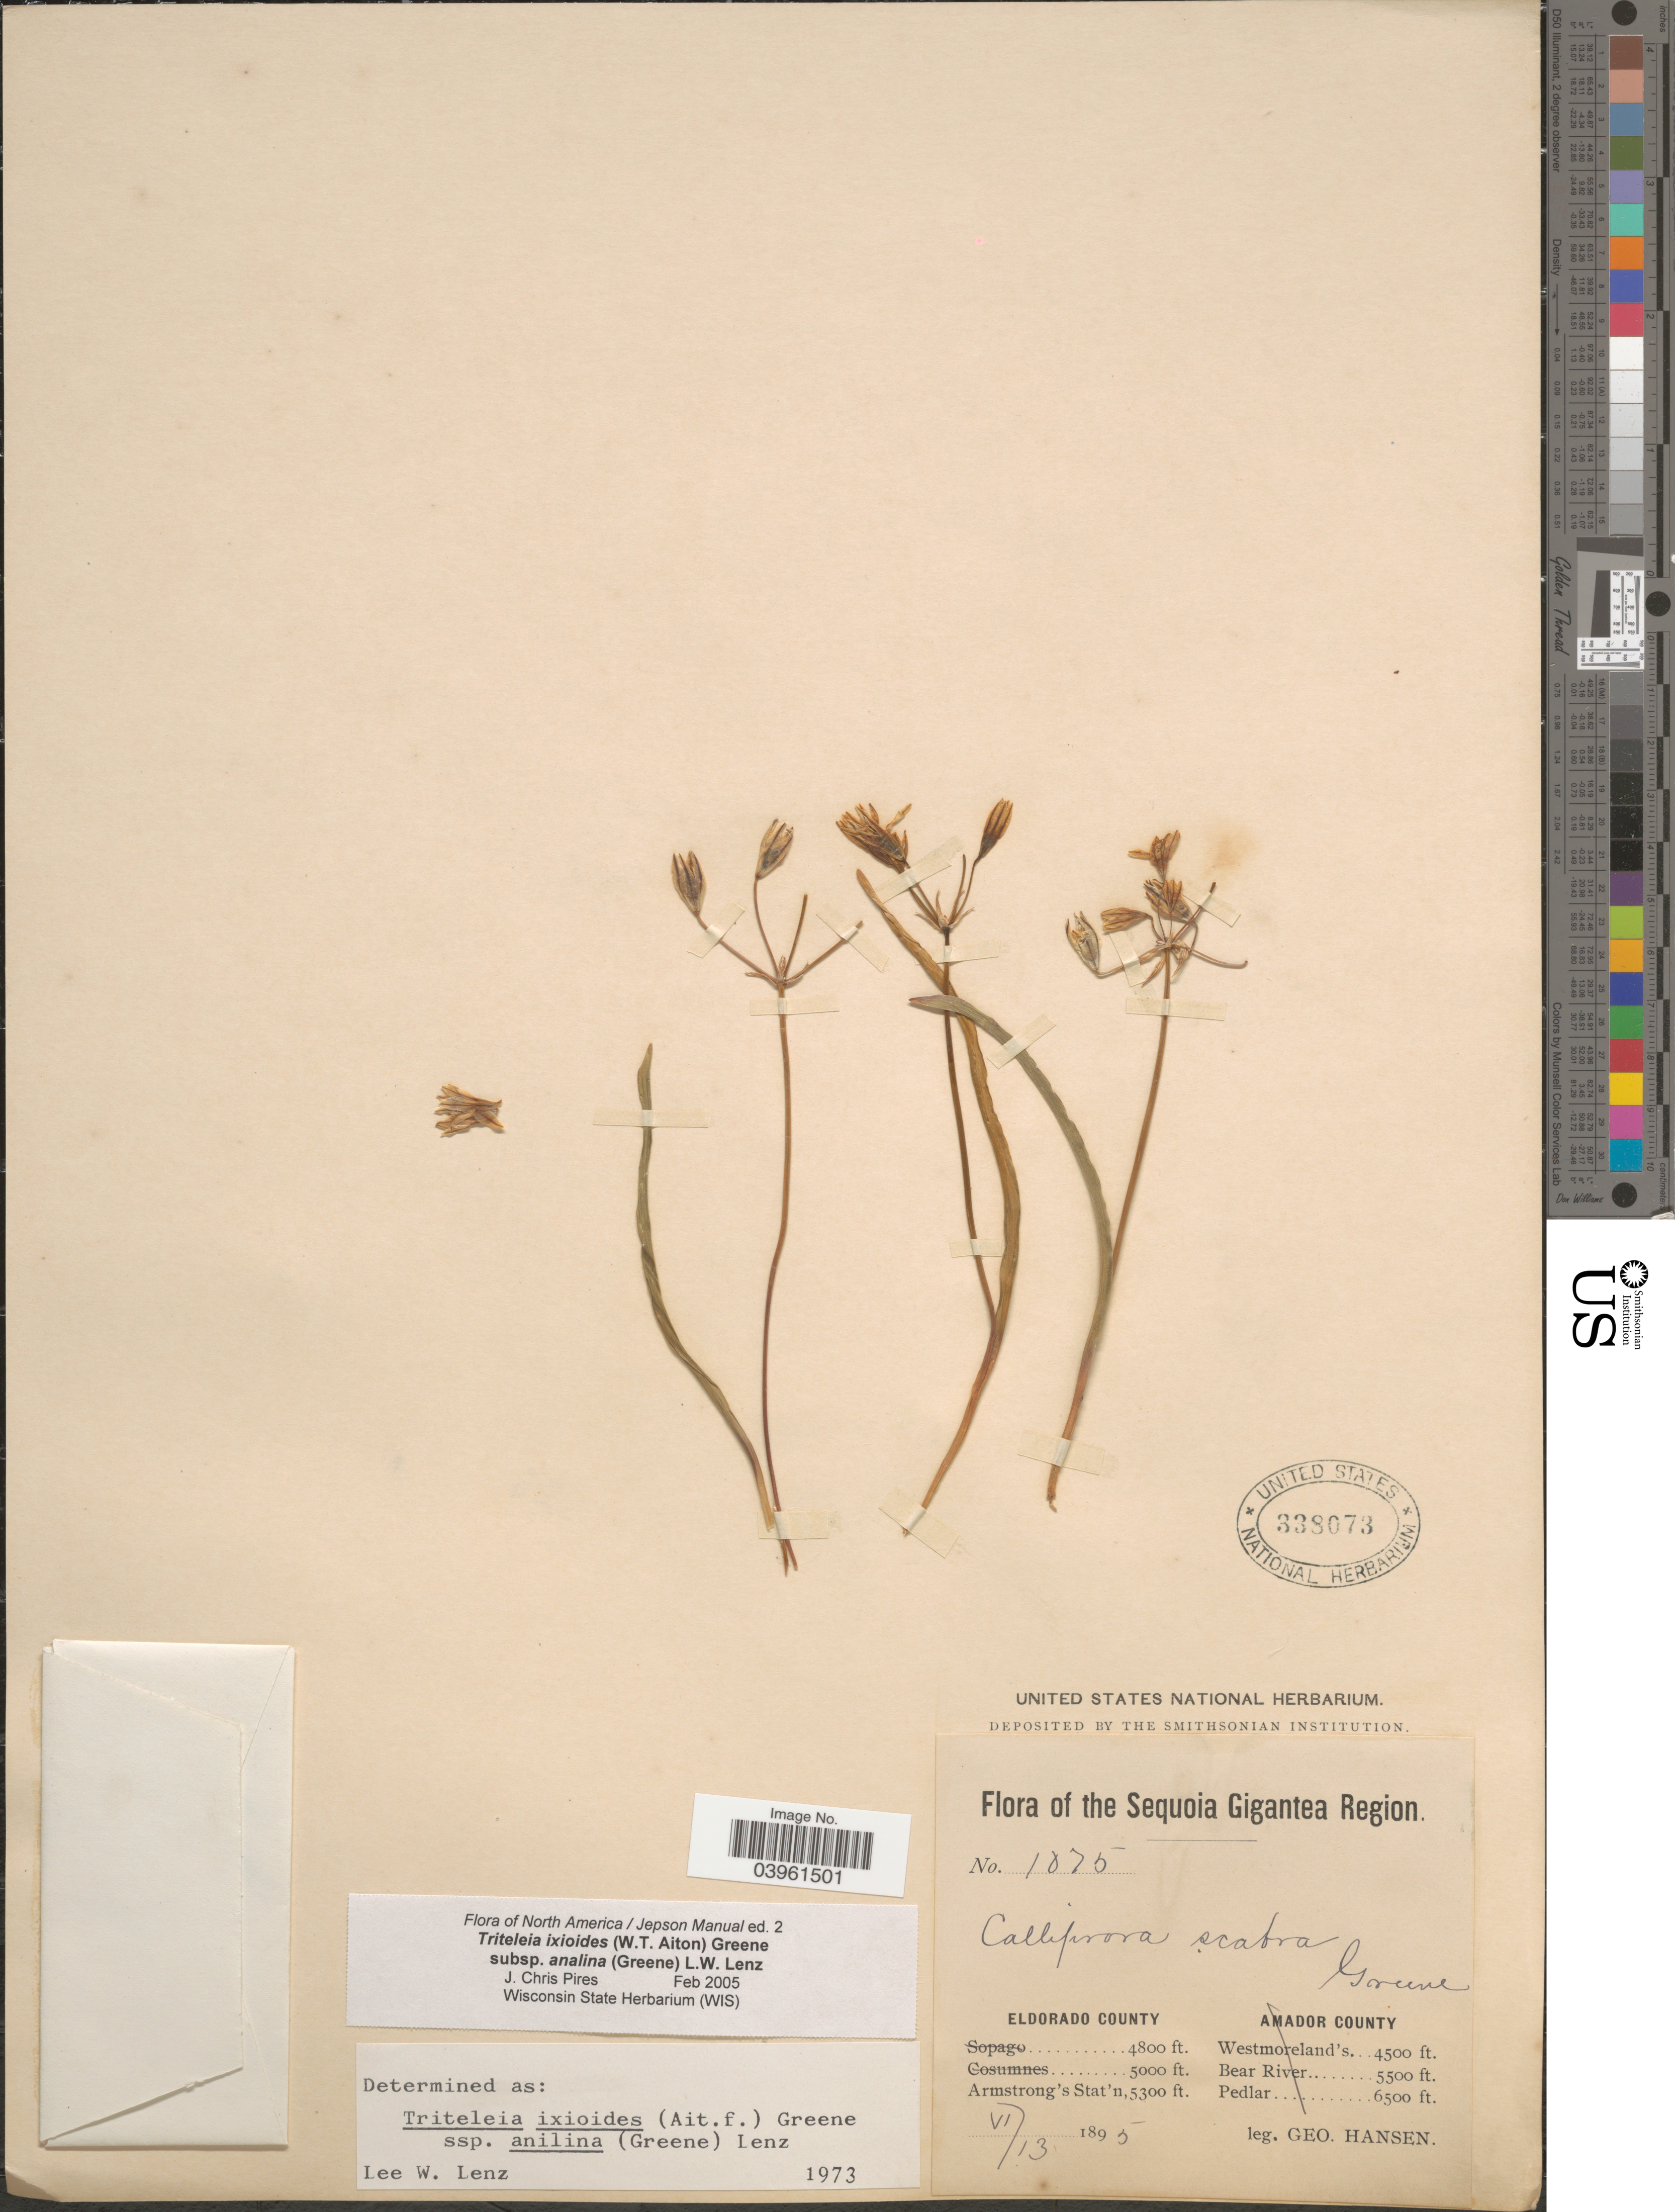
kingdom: Plantae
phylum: Tracheophyta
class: Liliopsida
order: Asparagales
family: Asparagaceae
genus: Triteleia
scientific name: Triteleia ixioides subsp. anilina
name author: (Greene) L.W. Lenz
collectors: G. Hansen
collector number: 1075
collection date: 1895-06-13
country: United States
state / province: California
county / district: El Dorado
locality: The Sequoia Gigantea Region. Eldorado County. Armstrong's Stat'n.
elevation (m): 1615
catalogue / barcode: US 338073